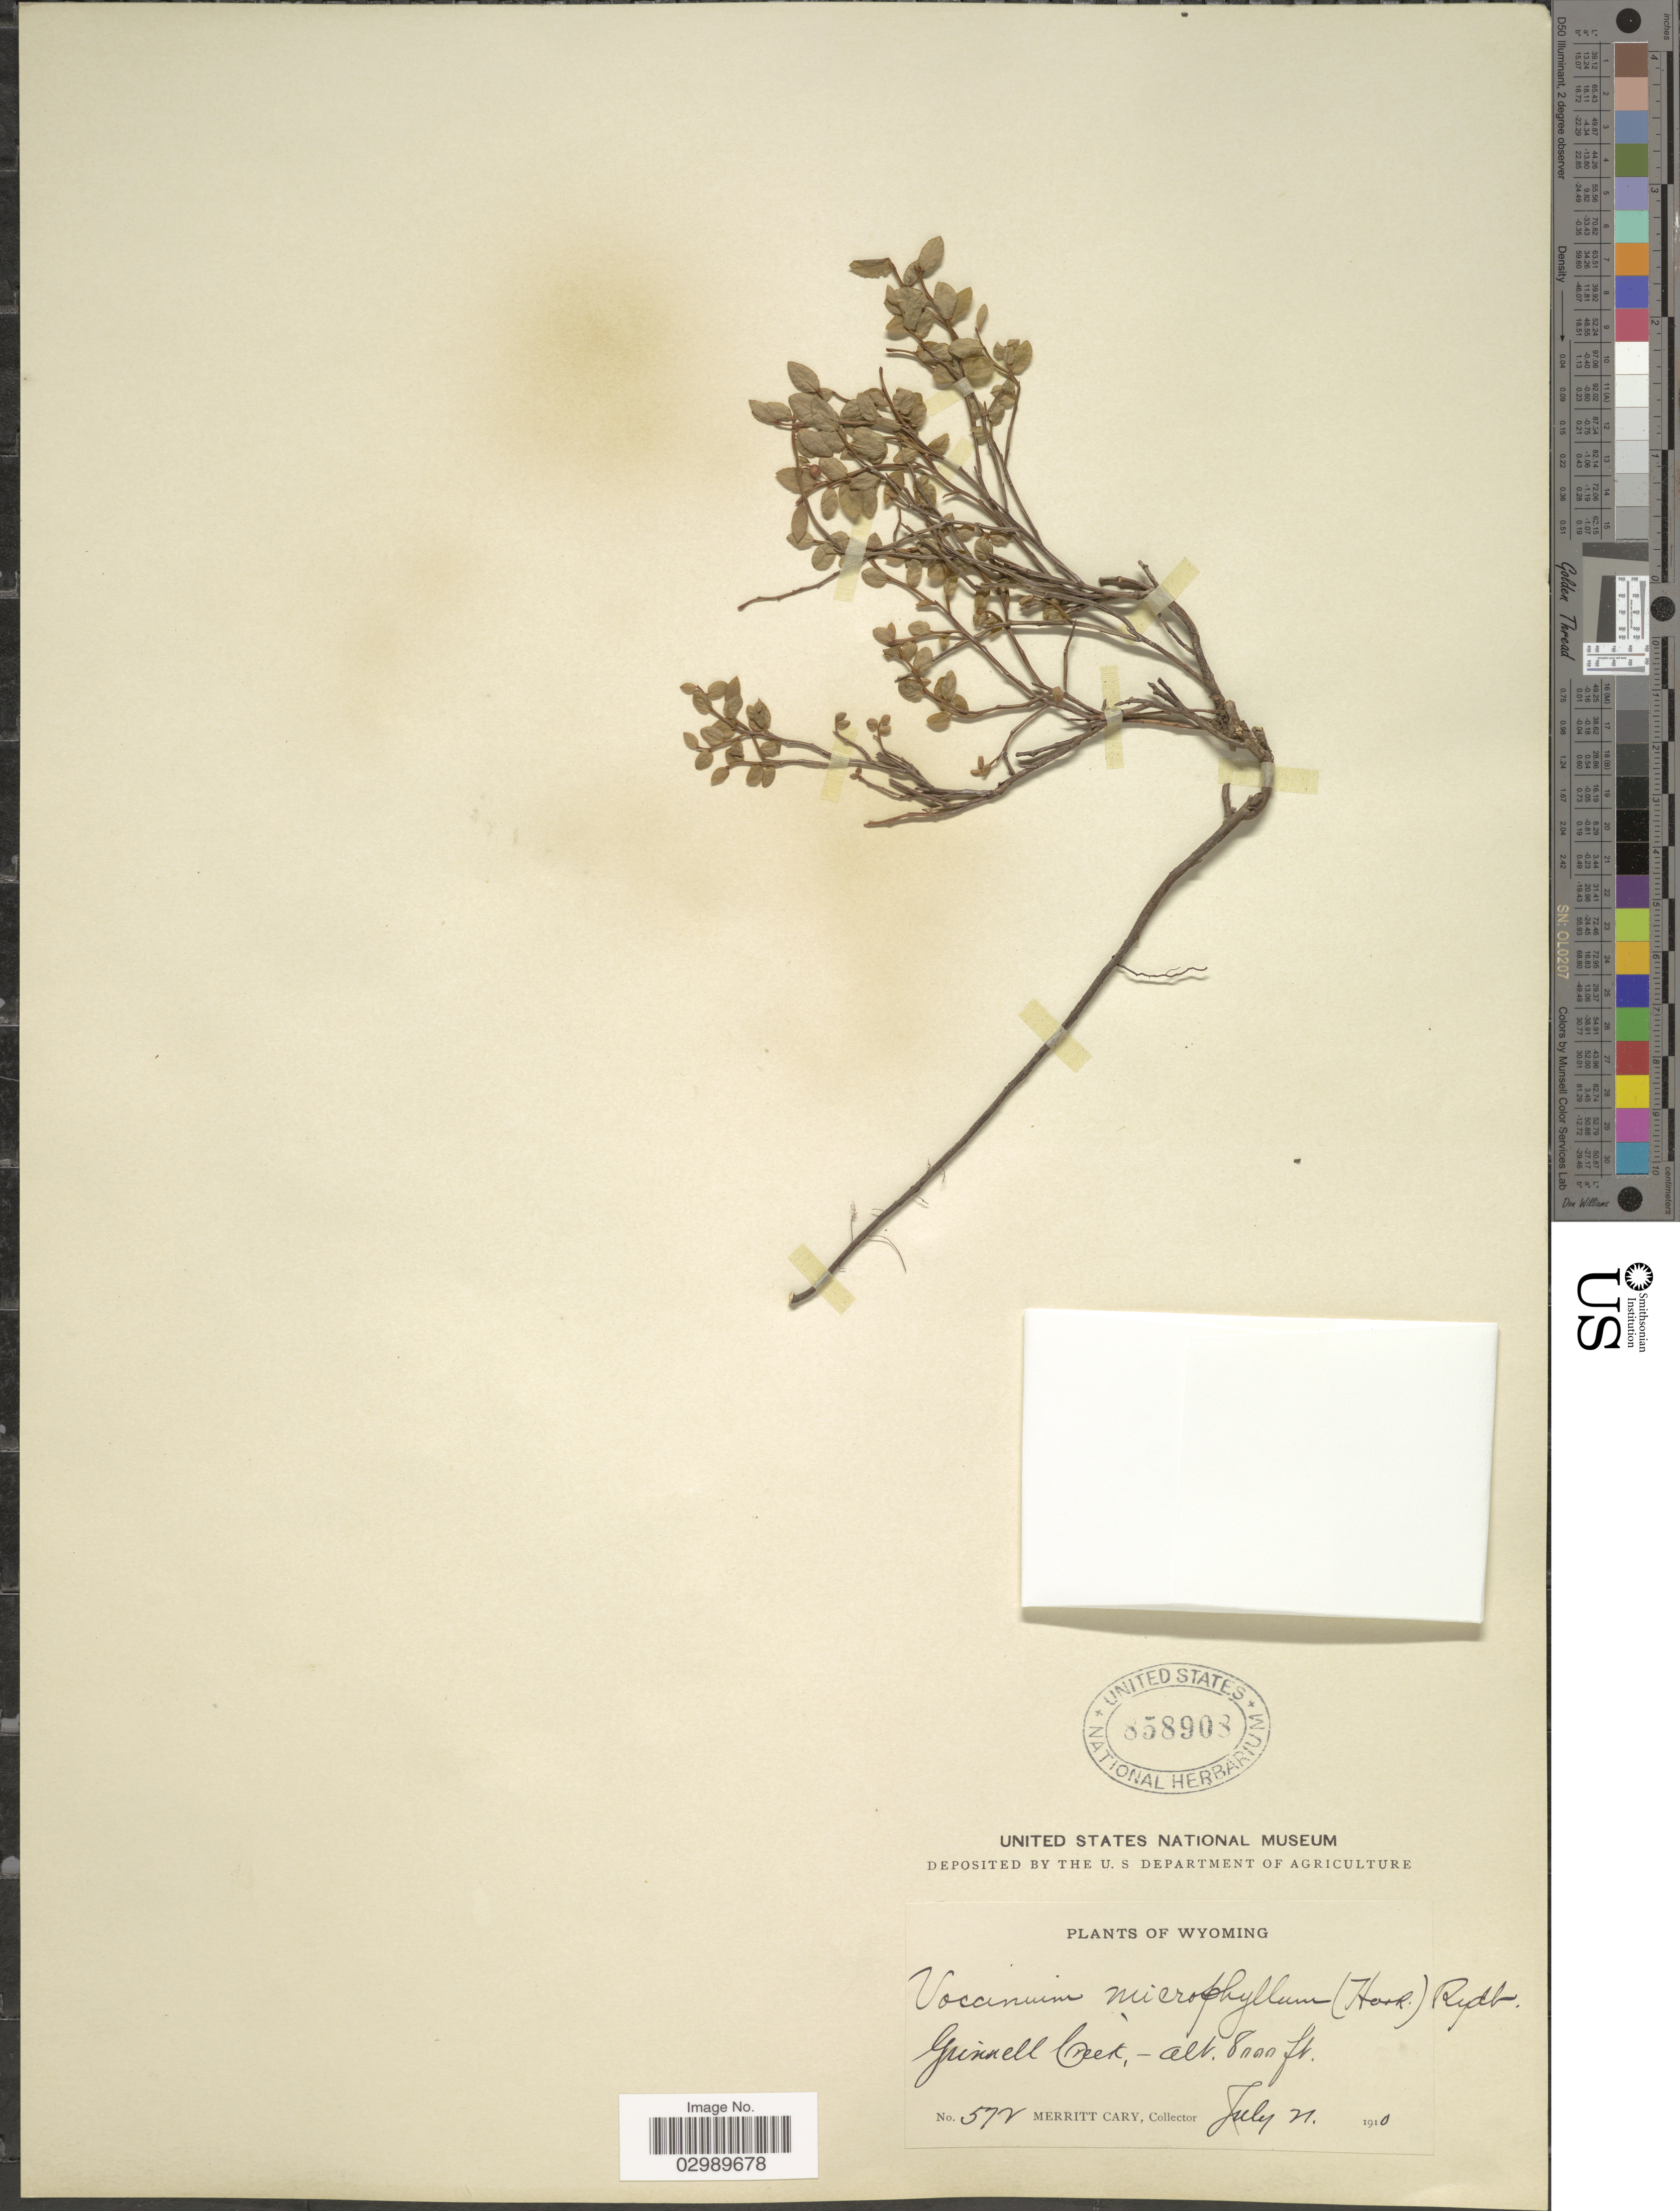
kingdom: Plantae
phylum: Tracheophyta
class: Magnoliopsida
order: Ericales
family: Ericaceae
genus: Vaccinium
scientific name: Vaccinium scoparium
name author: Leiberg ex Coville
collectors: M. Cary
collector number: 572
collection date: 1910-07-21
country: United States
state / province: Wyoming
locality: Grinnell Creek.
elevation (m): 2438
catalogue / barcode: US 858908